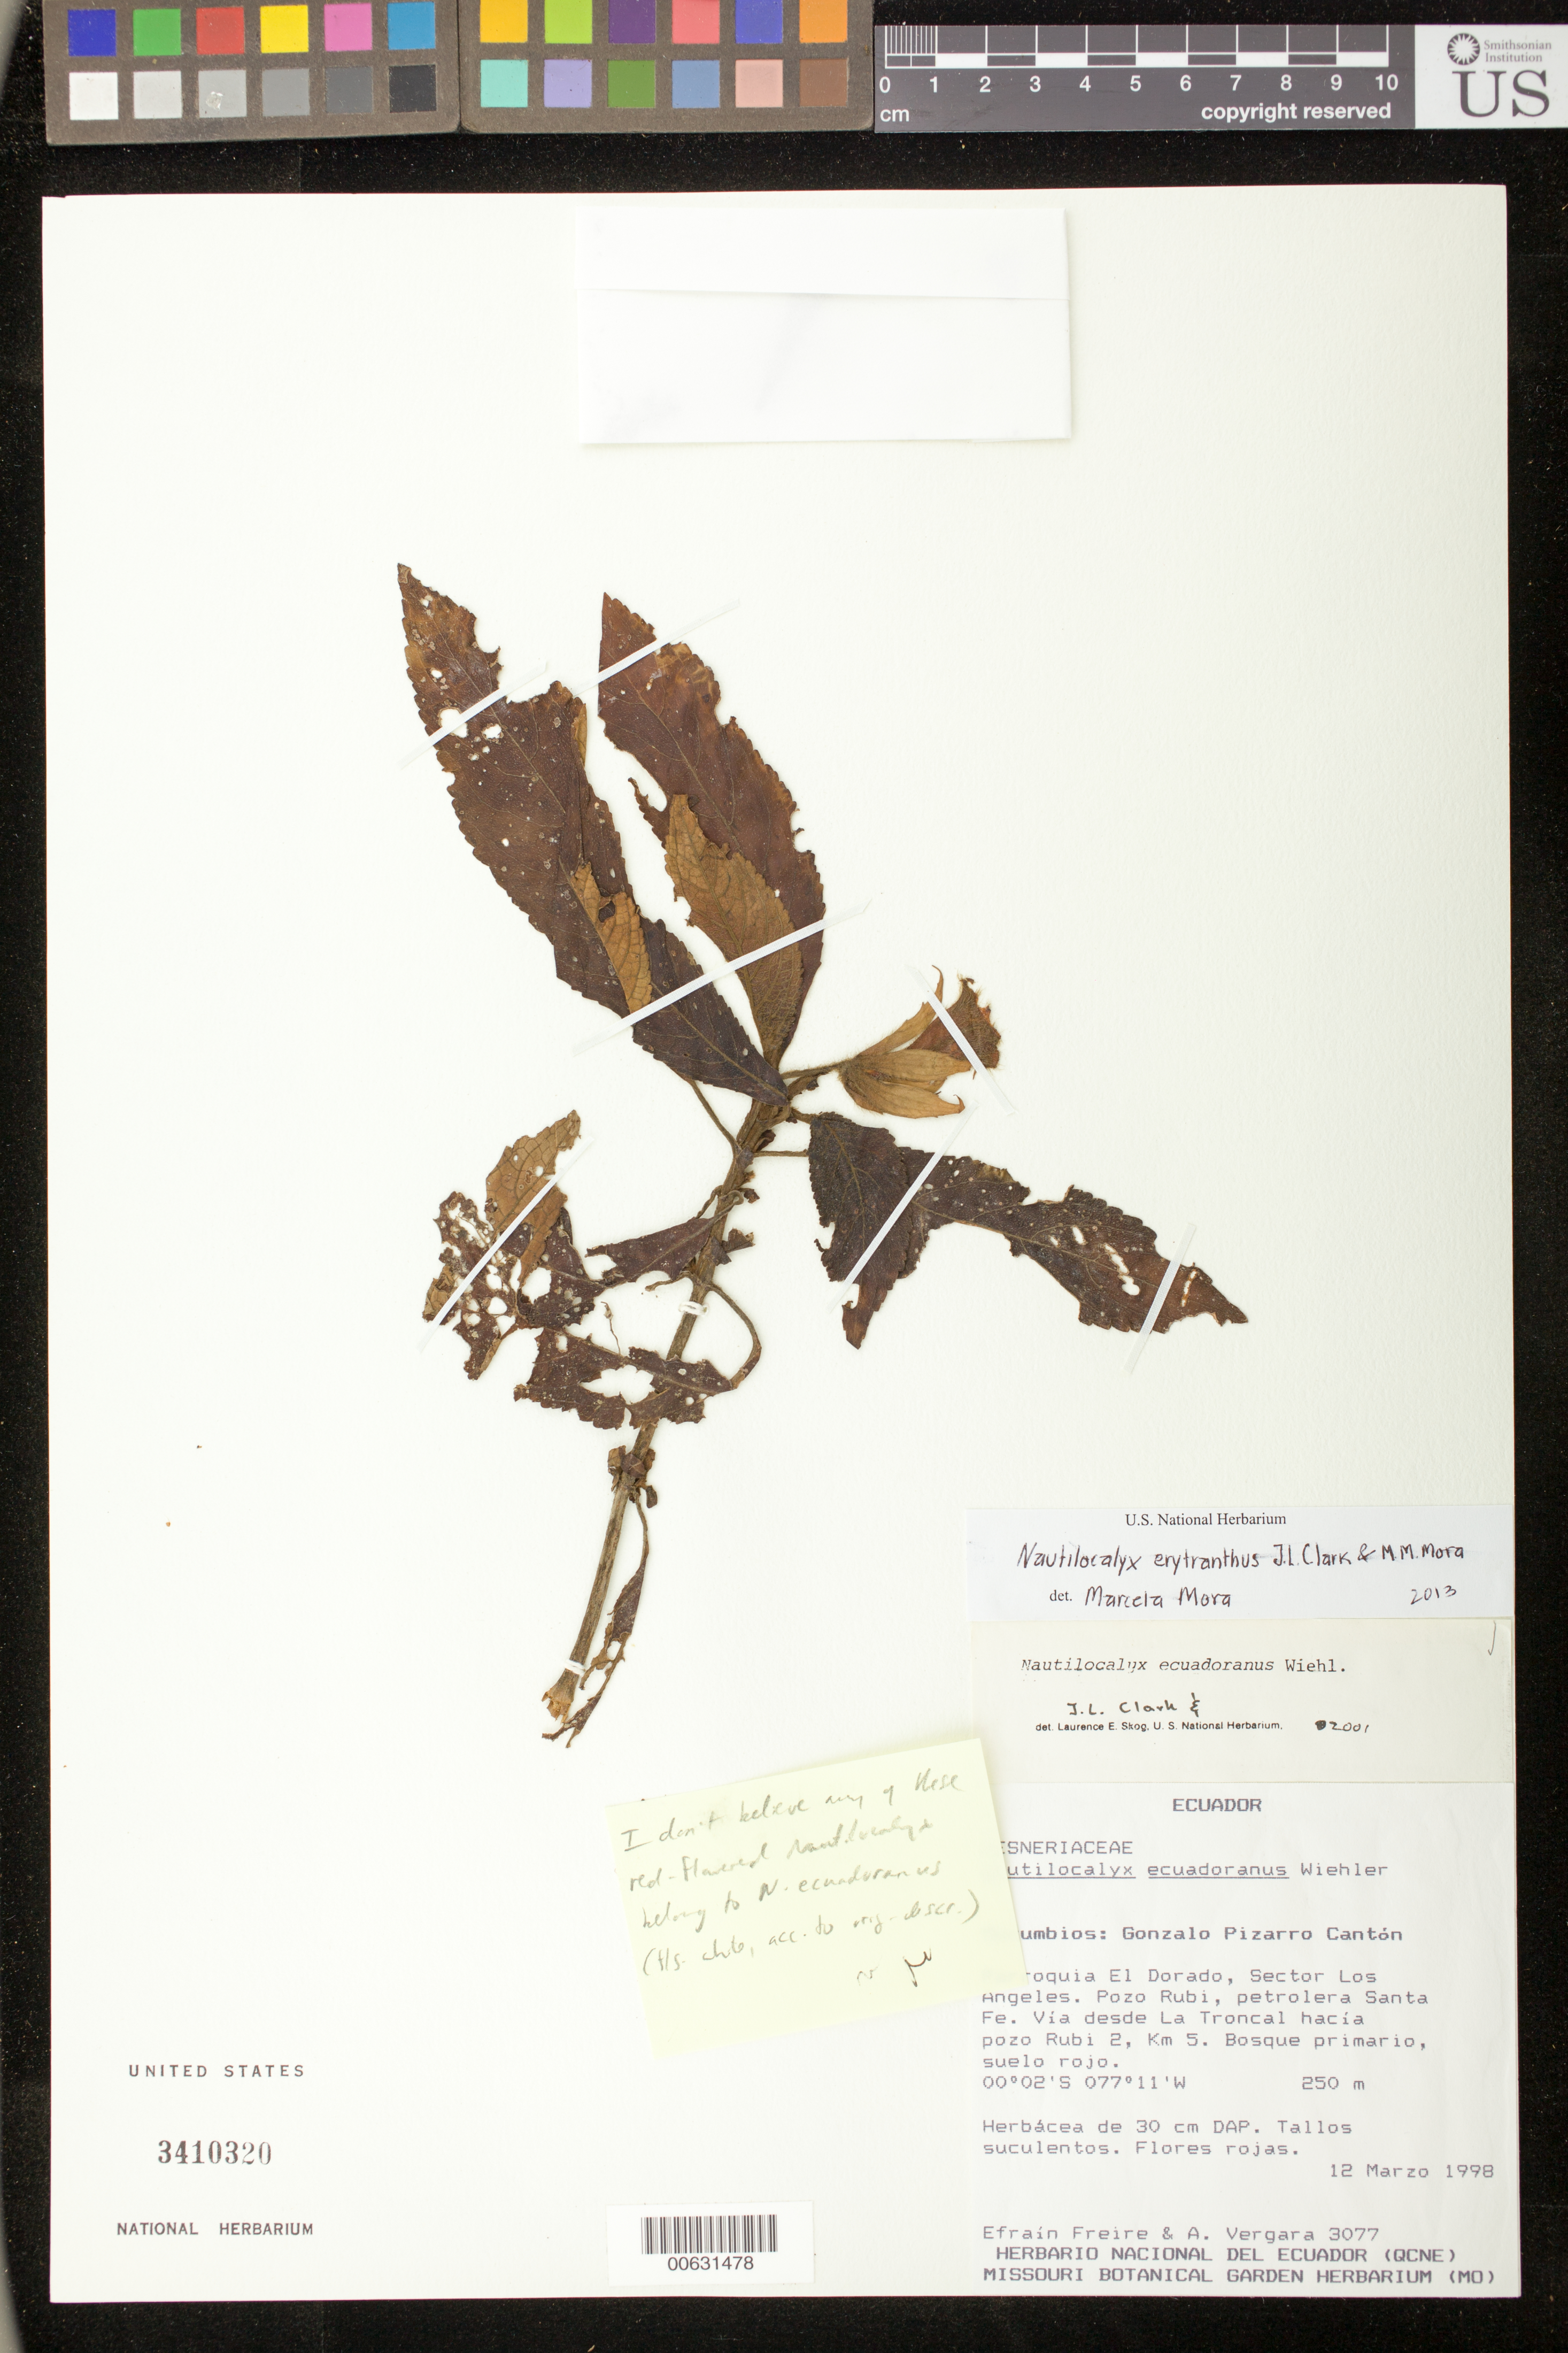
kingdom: Plantae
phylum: Tracheophyta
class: Magnoliopsida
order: Lamiales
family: Gesneriaceae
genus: Nautilocalyx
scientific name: Nautilocalyx erytranthus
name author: J.L. Clark & M.M. Mora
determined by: Mora, M. Marcela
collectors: E. Freire & A. Vergara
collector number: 3077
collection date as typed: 12 Mar 1998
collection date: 1998-03-12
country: Ecuador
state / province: Sucumbíos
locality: Gonzalo Pizarro Cantón; Parroquia El Dorado, Sector Los Angeles; Pozo Rubi, petrolera Santa Fe, via desde La Troncal hacia pozo Rubi 2, km 5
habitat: Bosque primario, suelo rojo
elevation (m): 250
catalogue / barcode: US 3410320